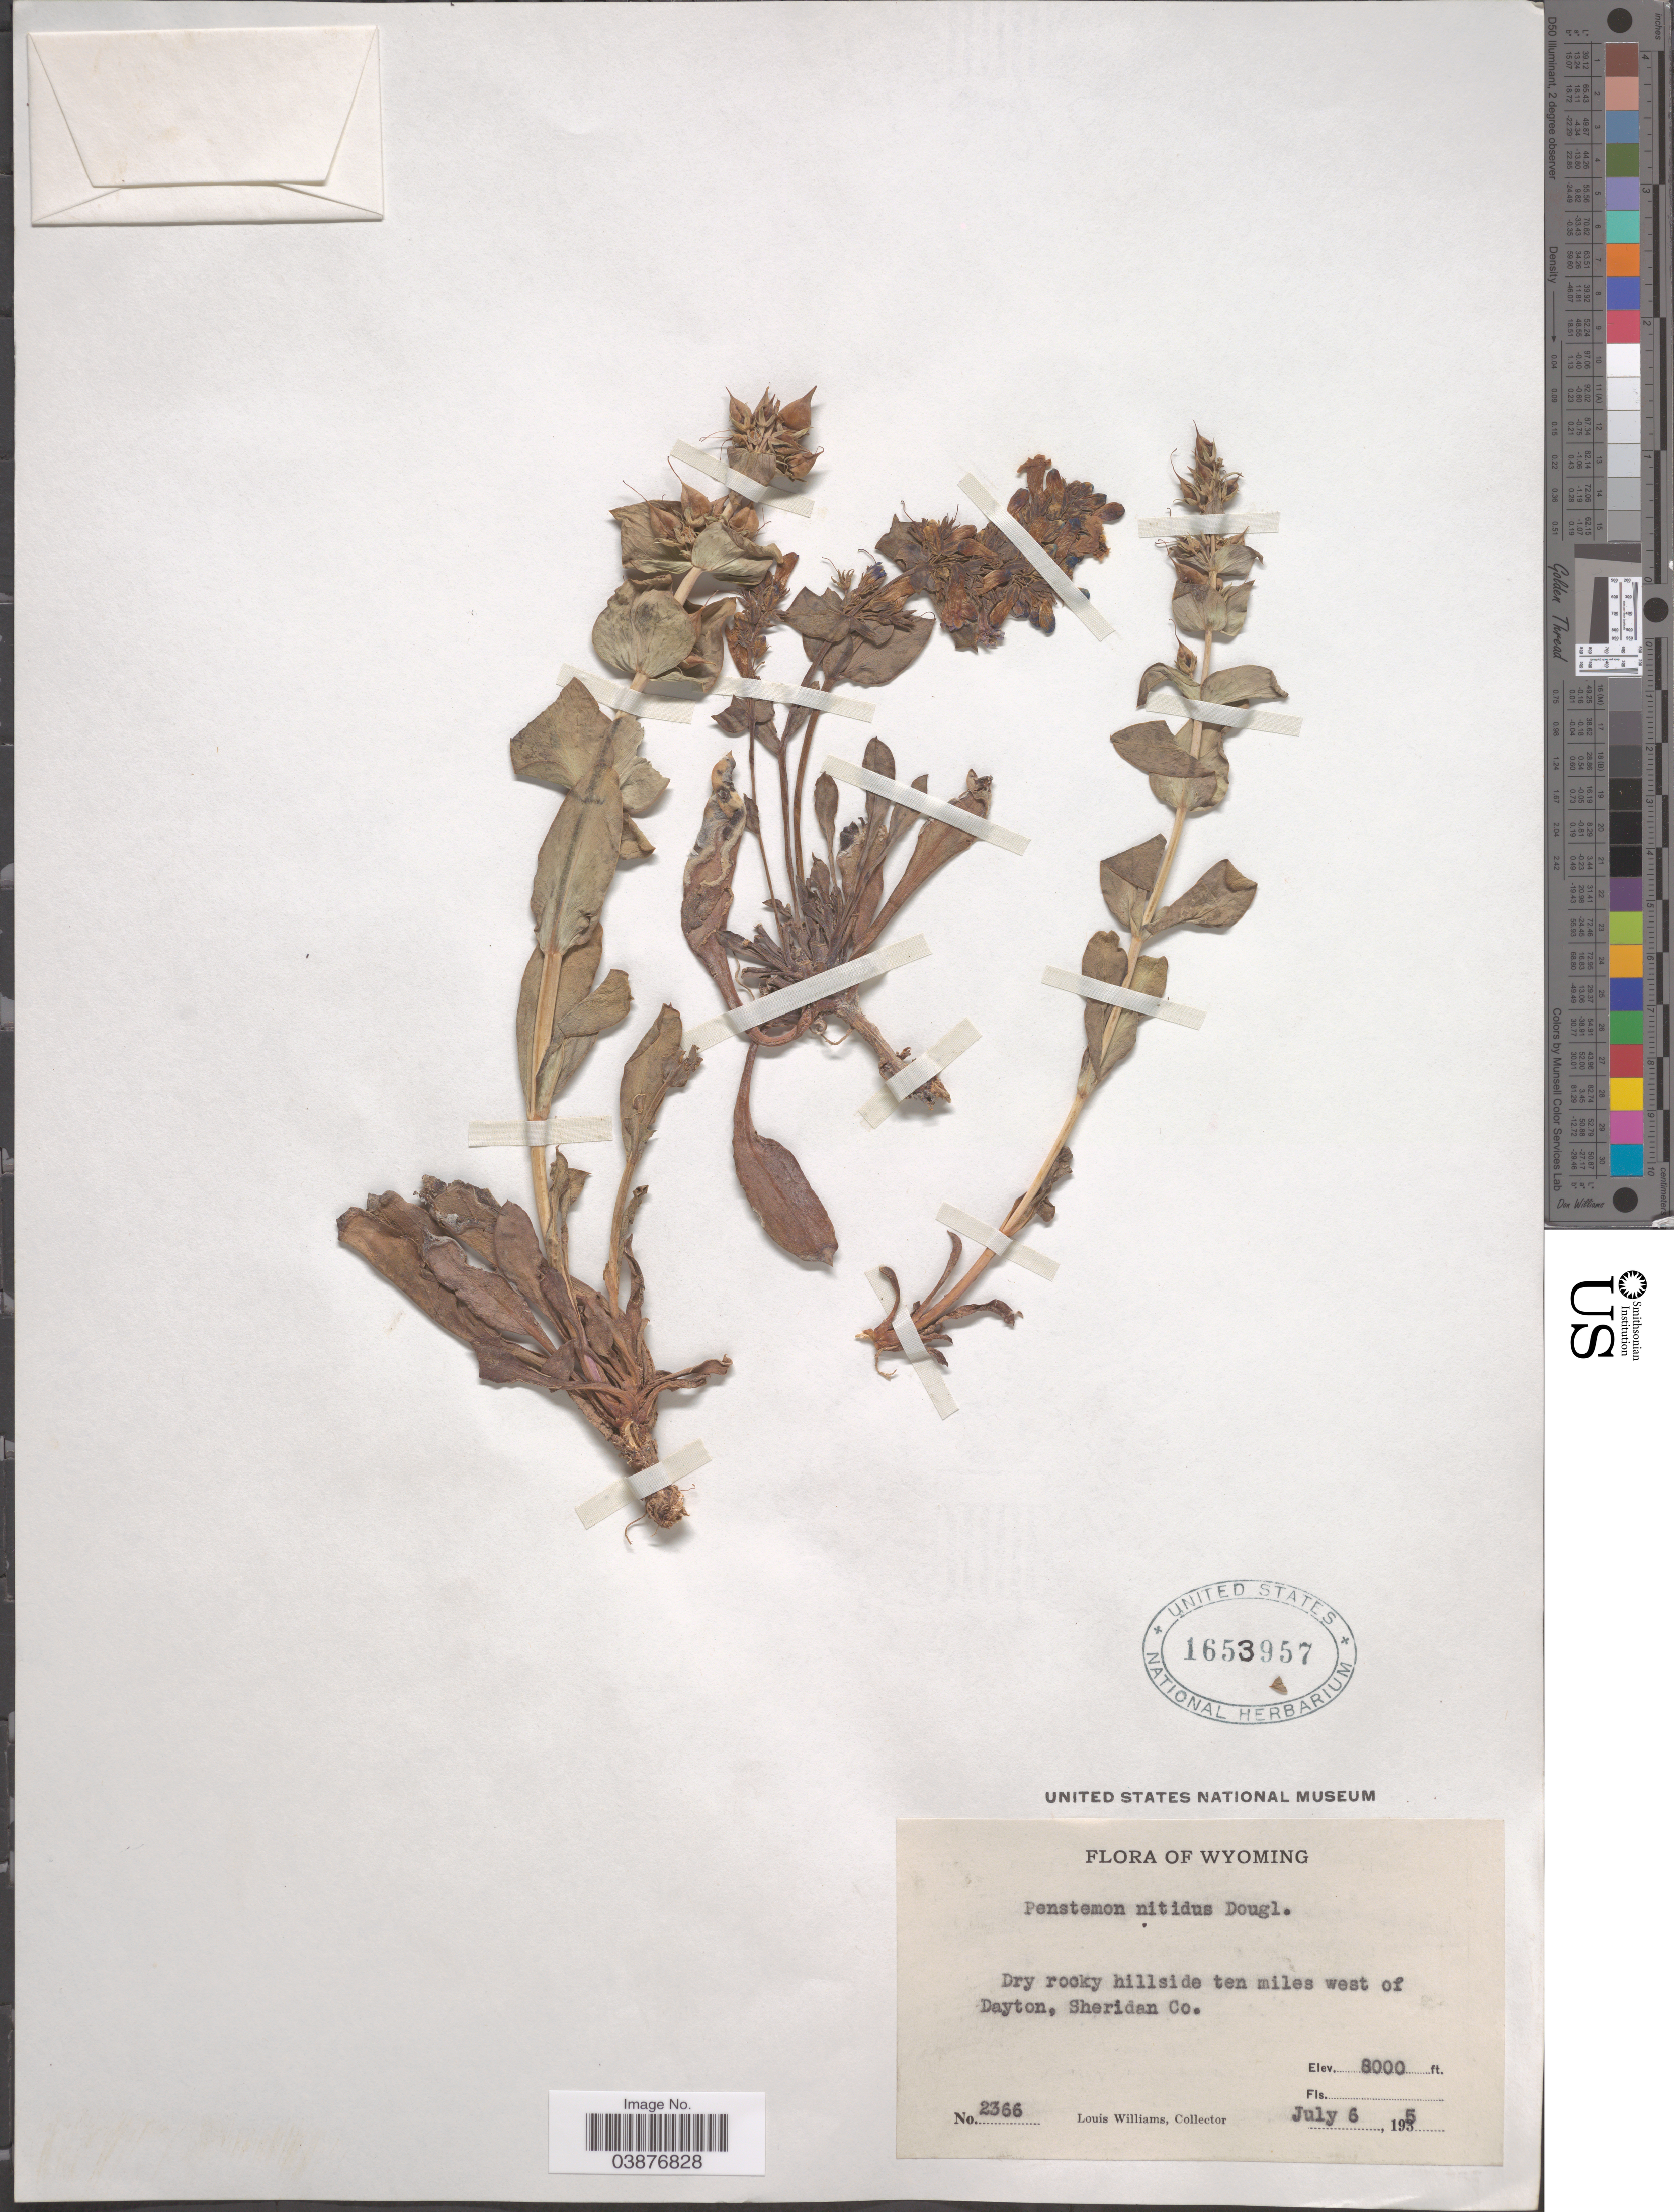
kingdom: Plantae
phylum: Tracheophyta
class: Magnoliopsida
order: Lamiales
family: Plantaginaceae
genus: Penstemon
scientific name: Penstemon nitidus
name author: Douglas ex Benth.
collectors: L. G. Williams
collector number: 2366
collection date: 1935-07-06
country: United States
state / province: Wyoming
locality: Ten miles west of Dayton, Sheridan Co.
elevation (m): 2438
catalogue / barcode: US 1653957